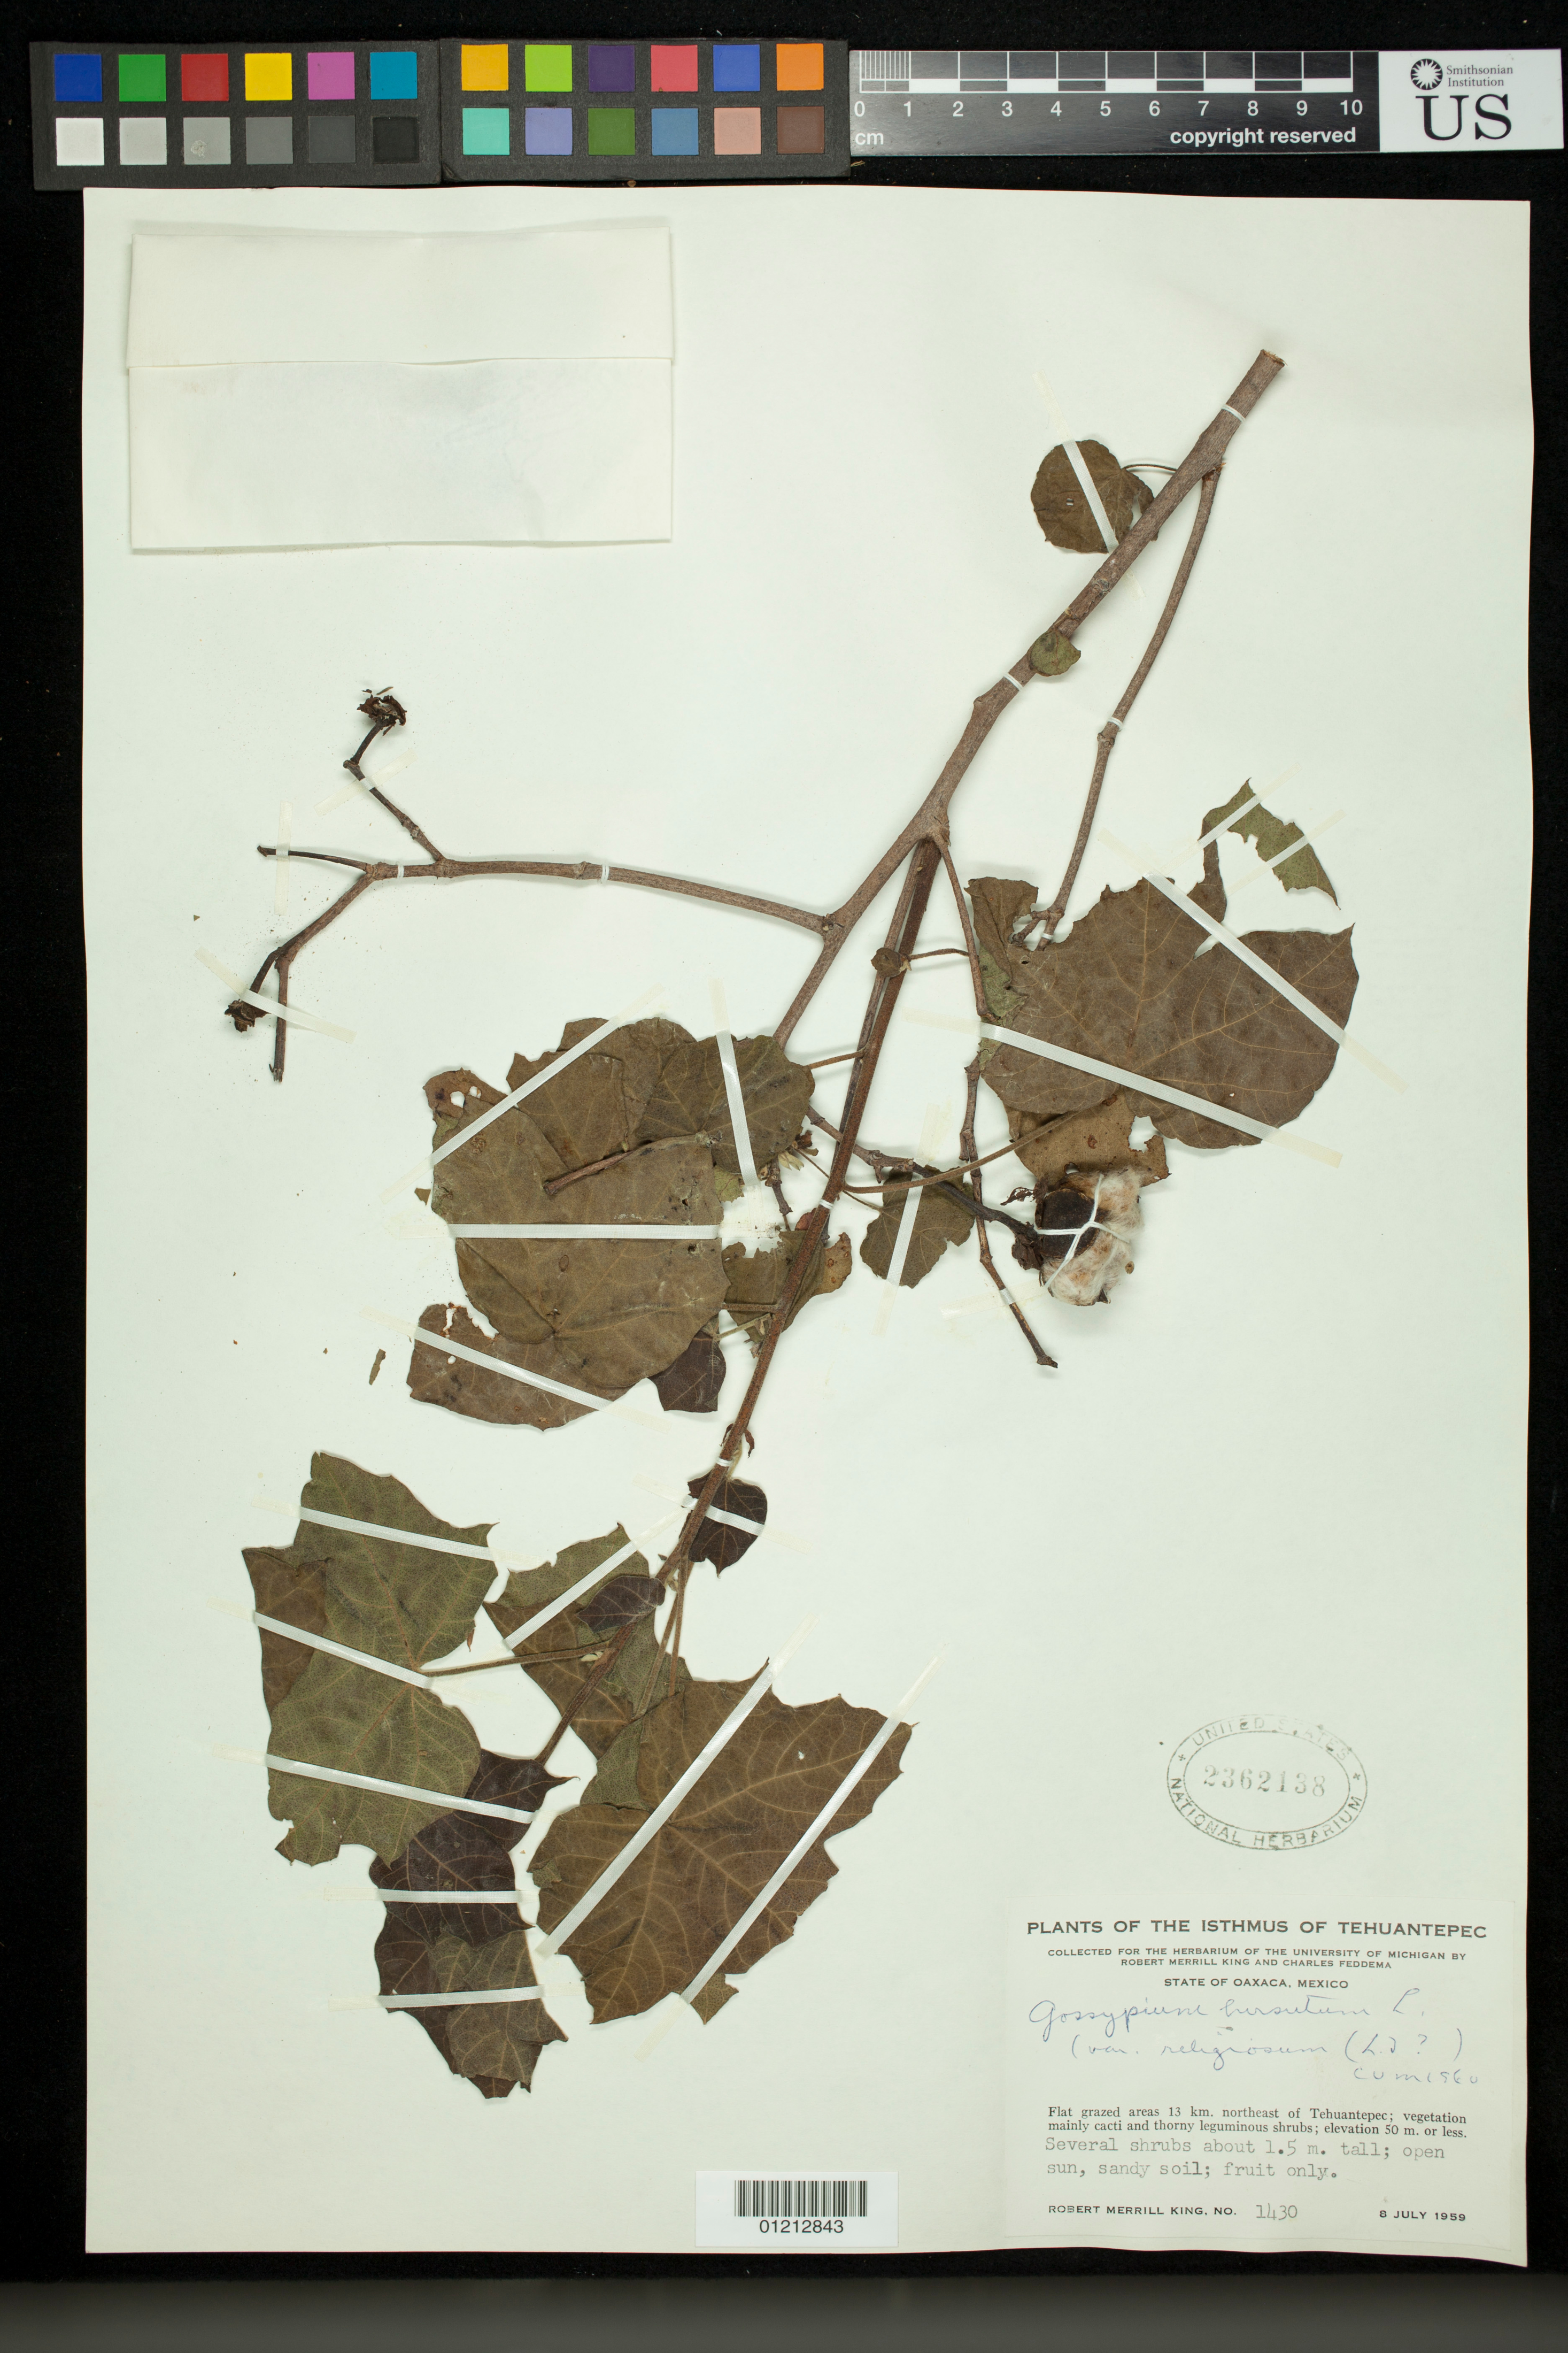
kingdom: Plantae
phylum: Tracheophyta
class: Magnoliopsida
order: Malvales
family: Malvaceae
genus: Gossypium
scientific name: Gossypium hirsutum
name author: L.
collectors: R. M. King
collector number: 1430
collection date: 1959-07-08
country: Mexico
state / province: Oaxaca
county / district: Tehuantepec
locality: Flat grazed areas 13 km. NE of Tehuantepec; vegetation mainly cacti and thorny leguminous shrubs. Several shrubs about 1.5 m. tall; open sun, sandy soil.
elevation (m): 50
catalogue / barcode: US 2362138